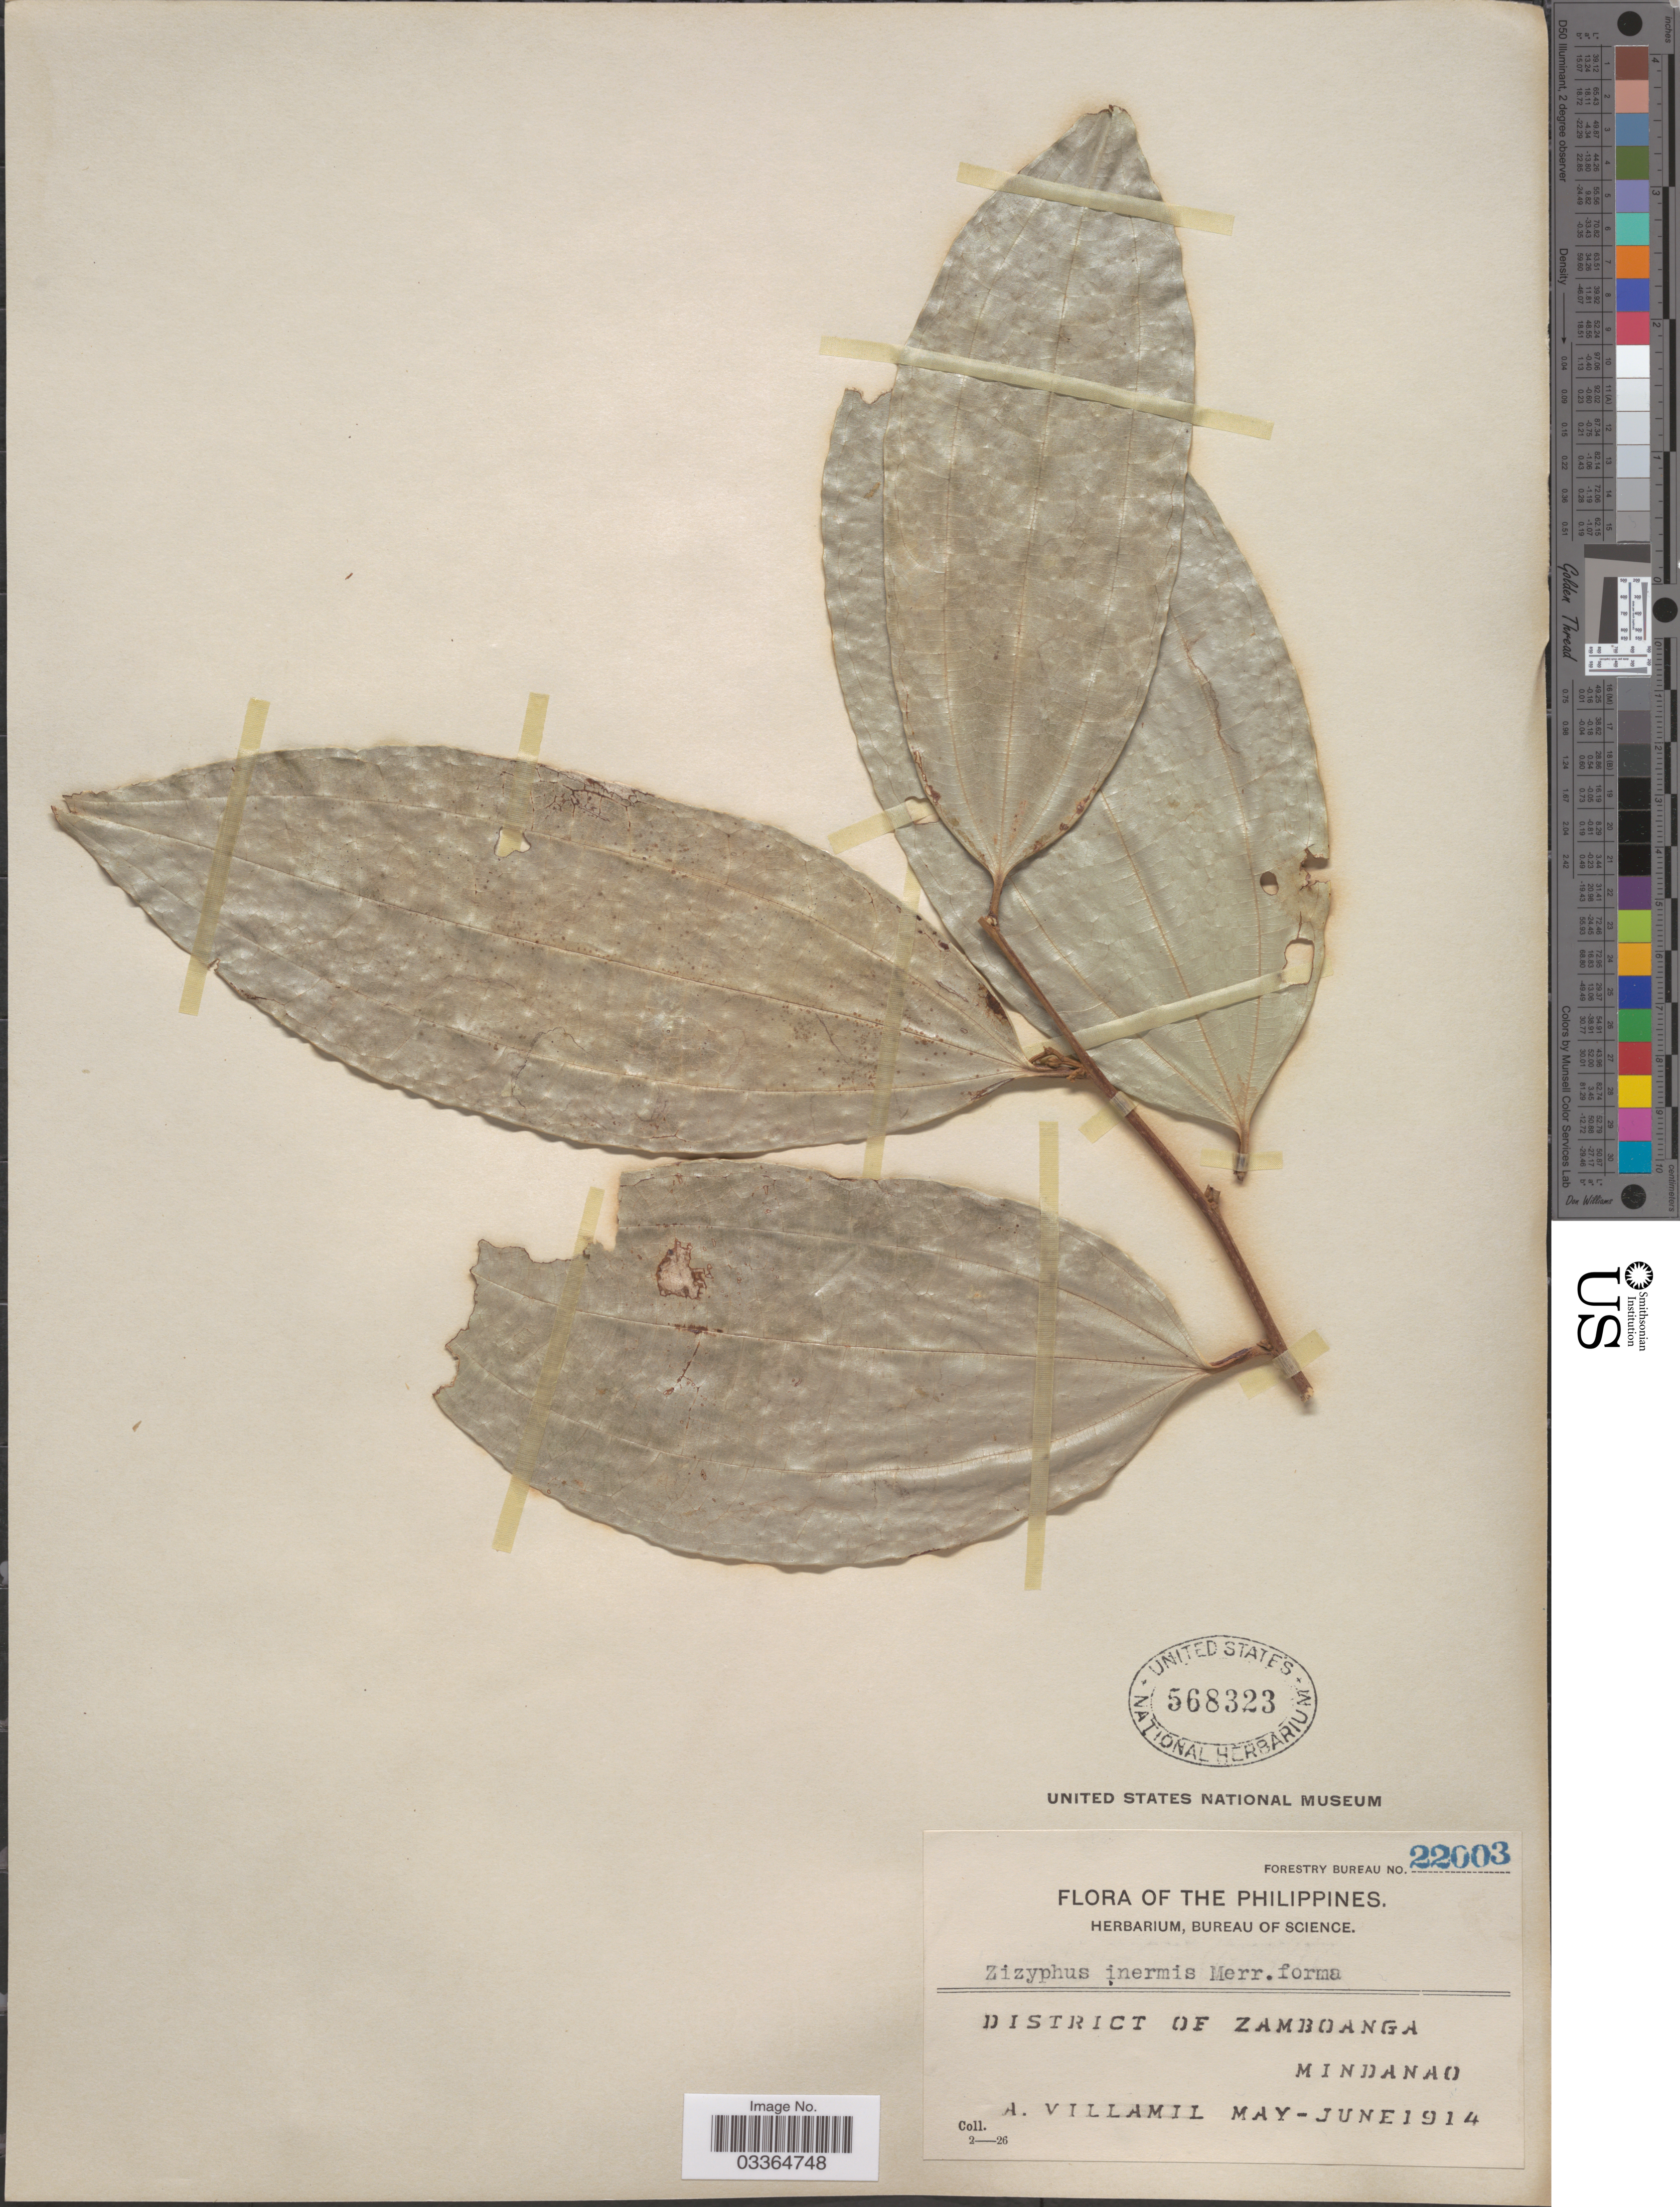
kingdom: Plantae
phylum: Tracheophyta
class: Magnoliopsida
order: Rosales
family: Rhamnaceae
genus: Ziziphus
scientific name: Ziziphus inermis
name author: Merr.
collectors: A. Villamil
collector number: Forestry Bureau 22003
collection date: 1914-05/1914-06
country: Philippines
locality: District of Zamboanga. Mindanao.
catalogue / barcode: US 568323